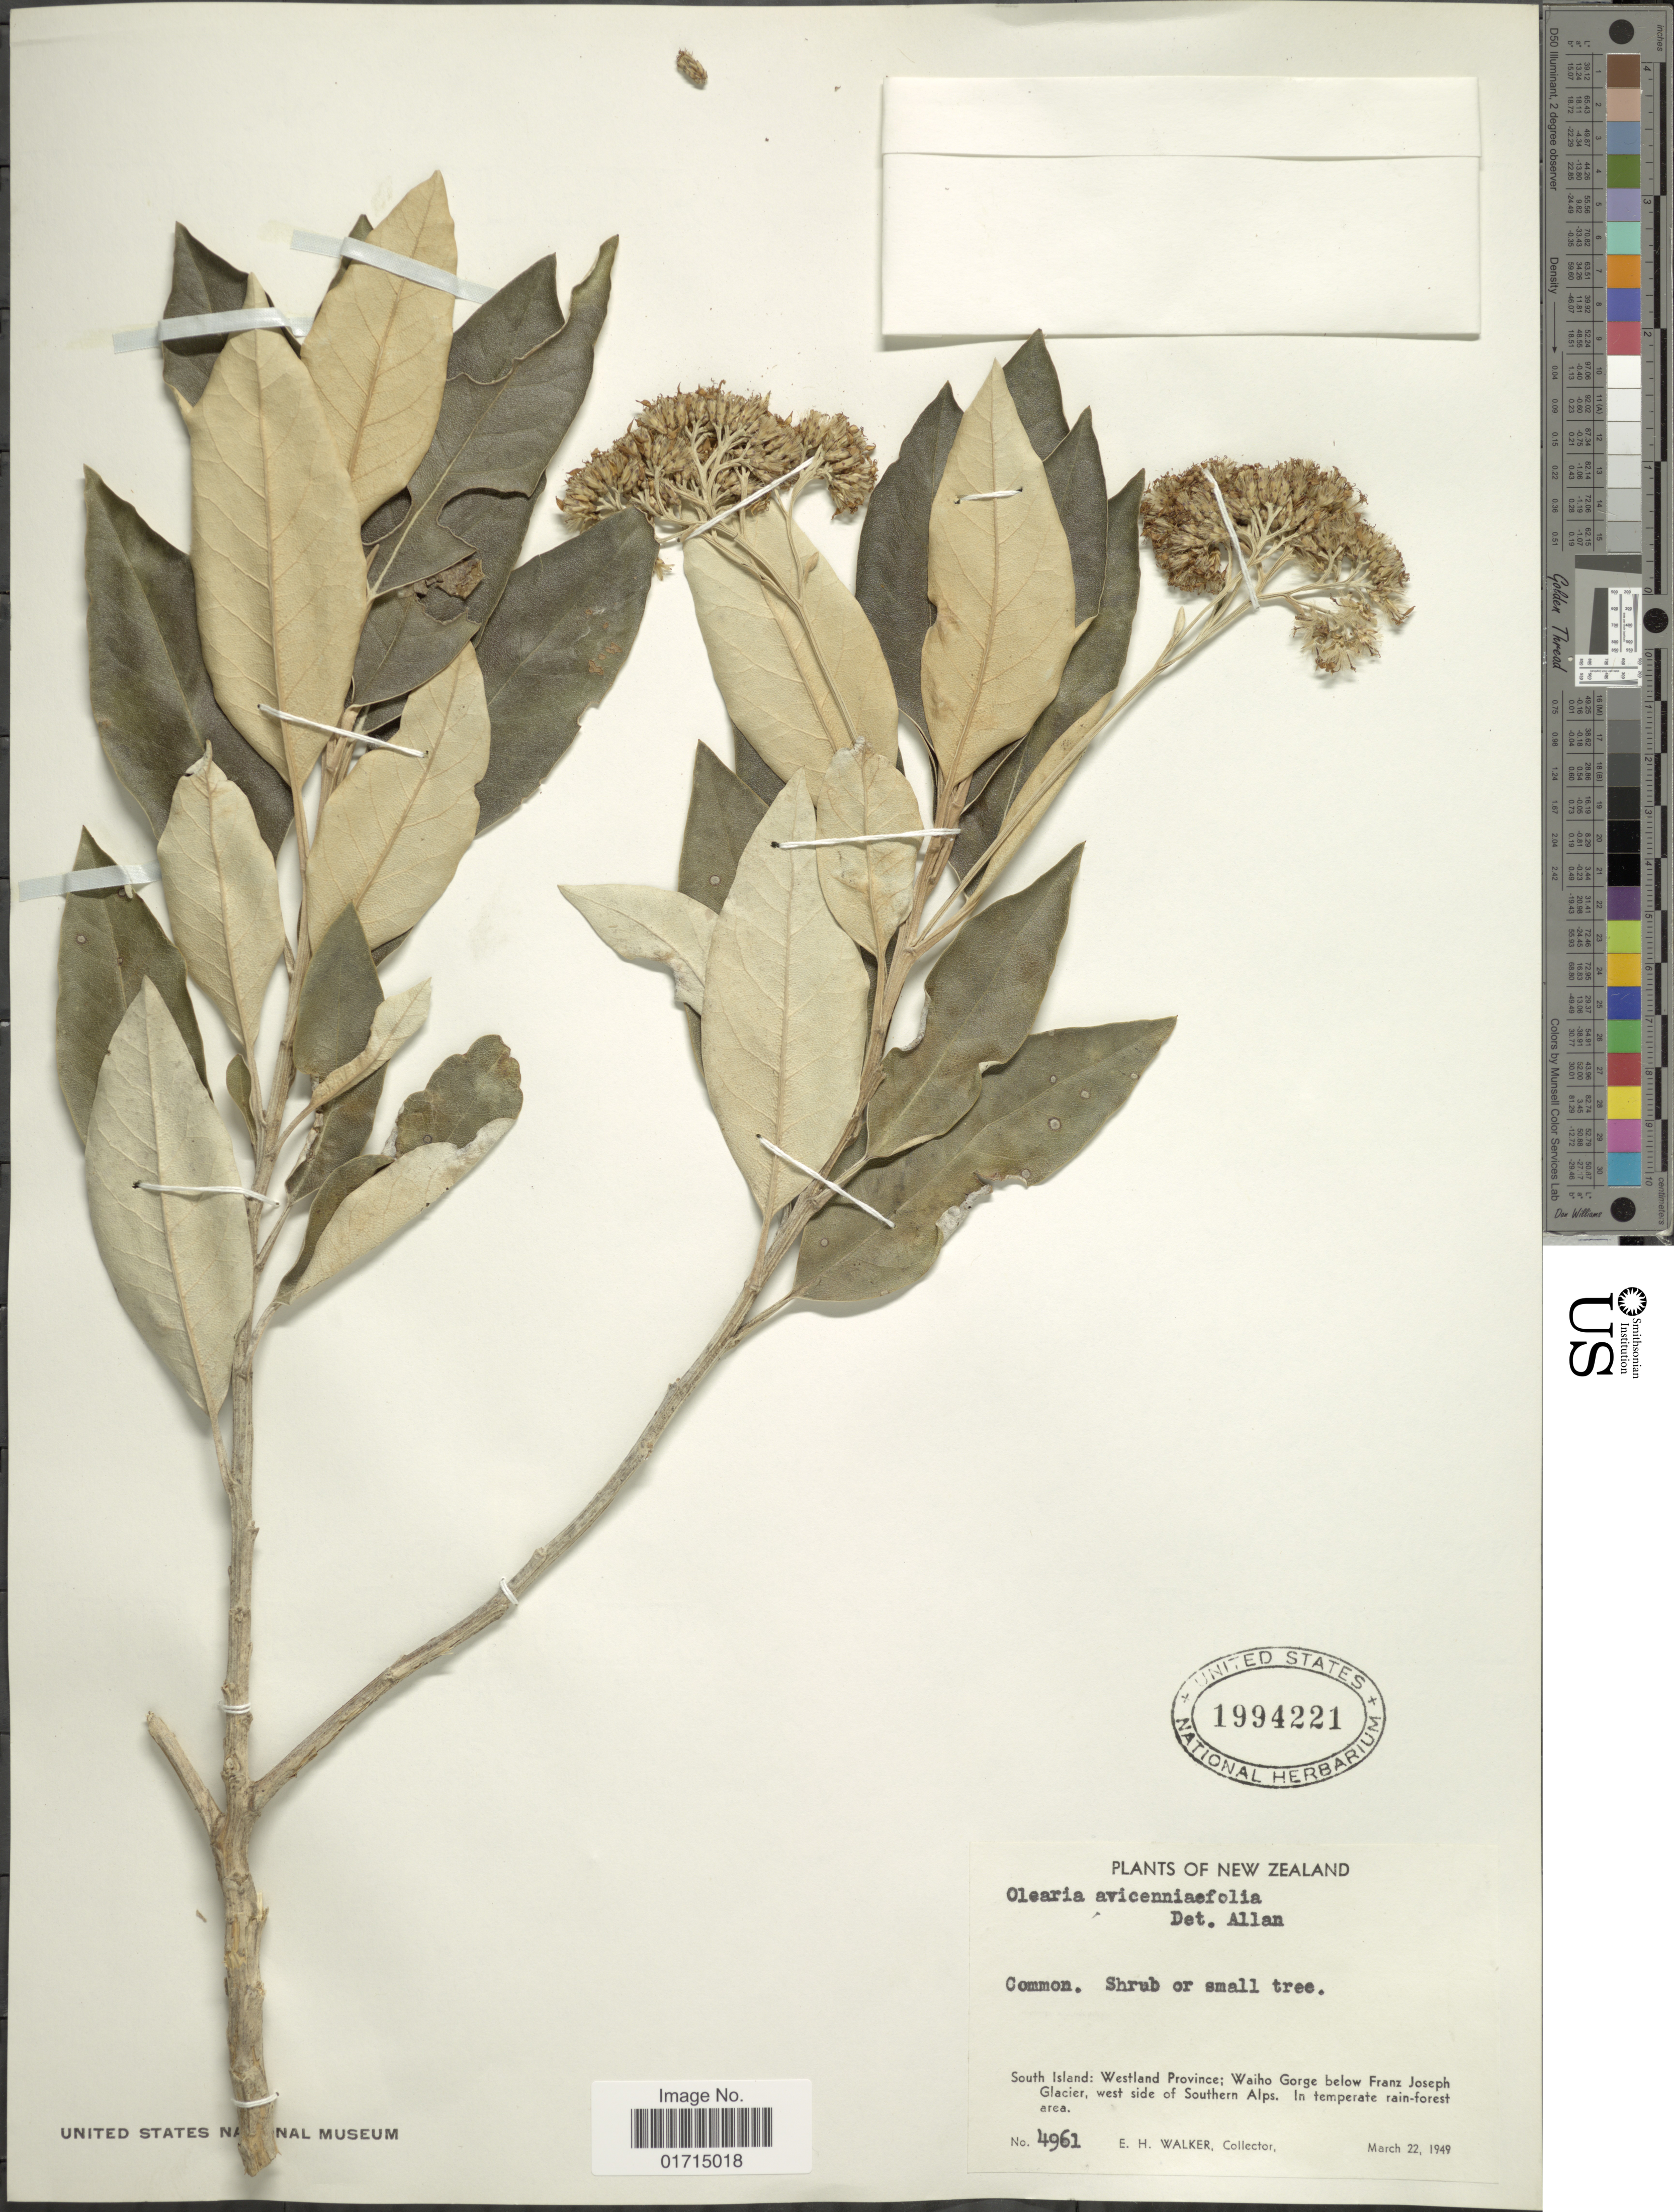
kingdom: Plantae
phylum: Tracheophyta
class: Magnoliopsida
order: Asterales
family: Asteraceae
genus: Olearia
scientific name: Olearia avicenniifolia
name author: (Raoul) Hook. f.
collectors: E. H. Walker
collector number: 4961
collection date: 1949-03-11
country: New Zealand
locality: South Island: Westland Province; Waiho Gorge below Frans Joseph Glacier, west side of Southern Alps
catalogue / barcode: US 1994221